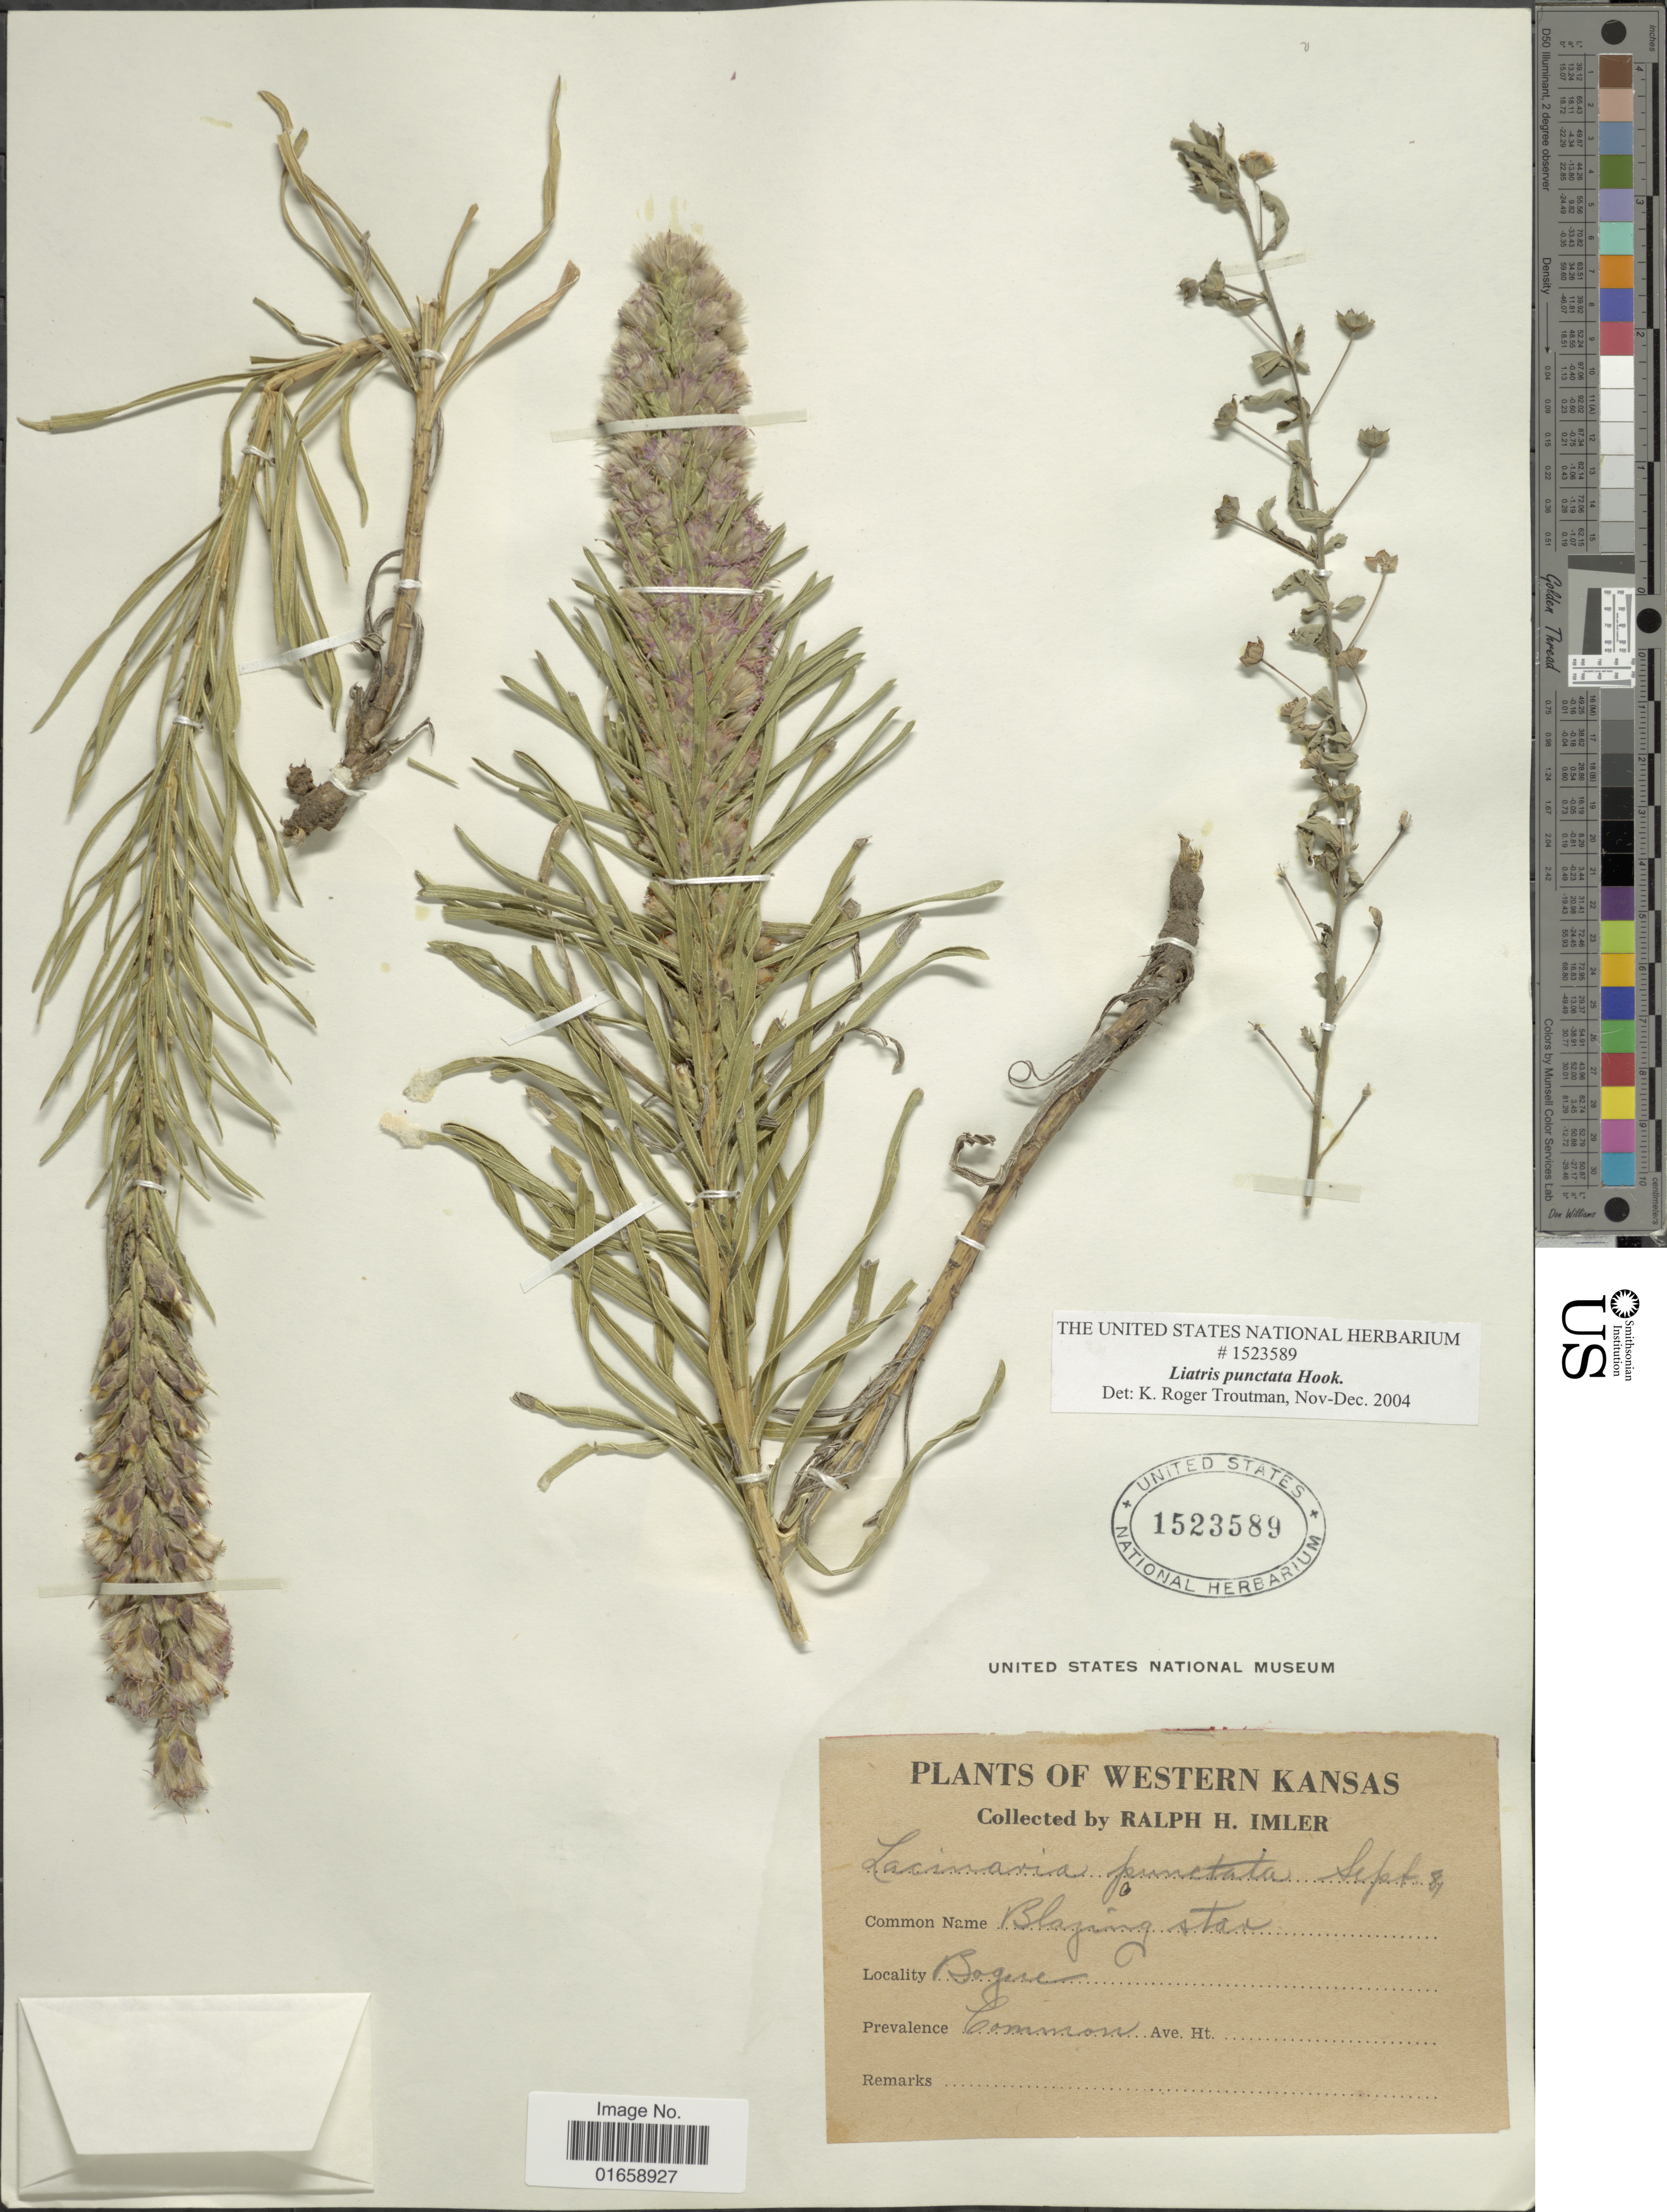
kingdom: Plantae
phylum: Tracheophyta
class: Magnoliopsida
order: Asterales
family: Asteraceae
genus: Liatris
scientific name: Liatris punctata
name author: Hook.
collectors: R. Imler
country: United States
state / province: Kansas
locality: Western Kansas, Bogue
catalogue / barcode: US 1523589